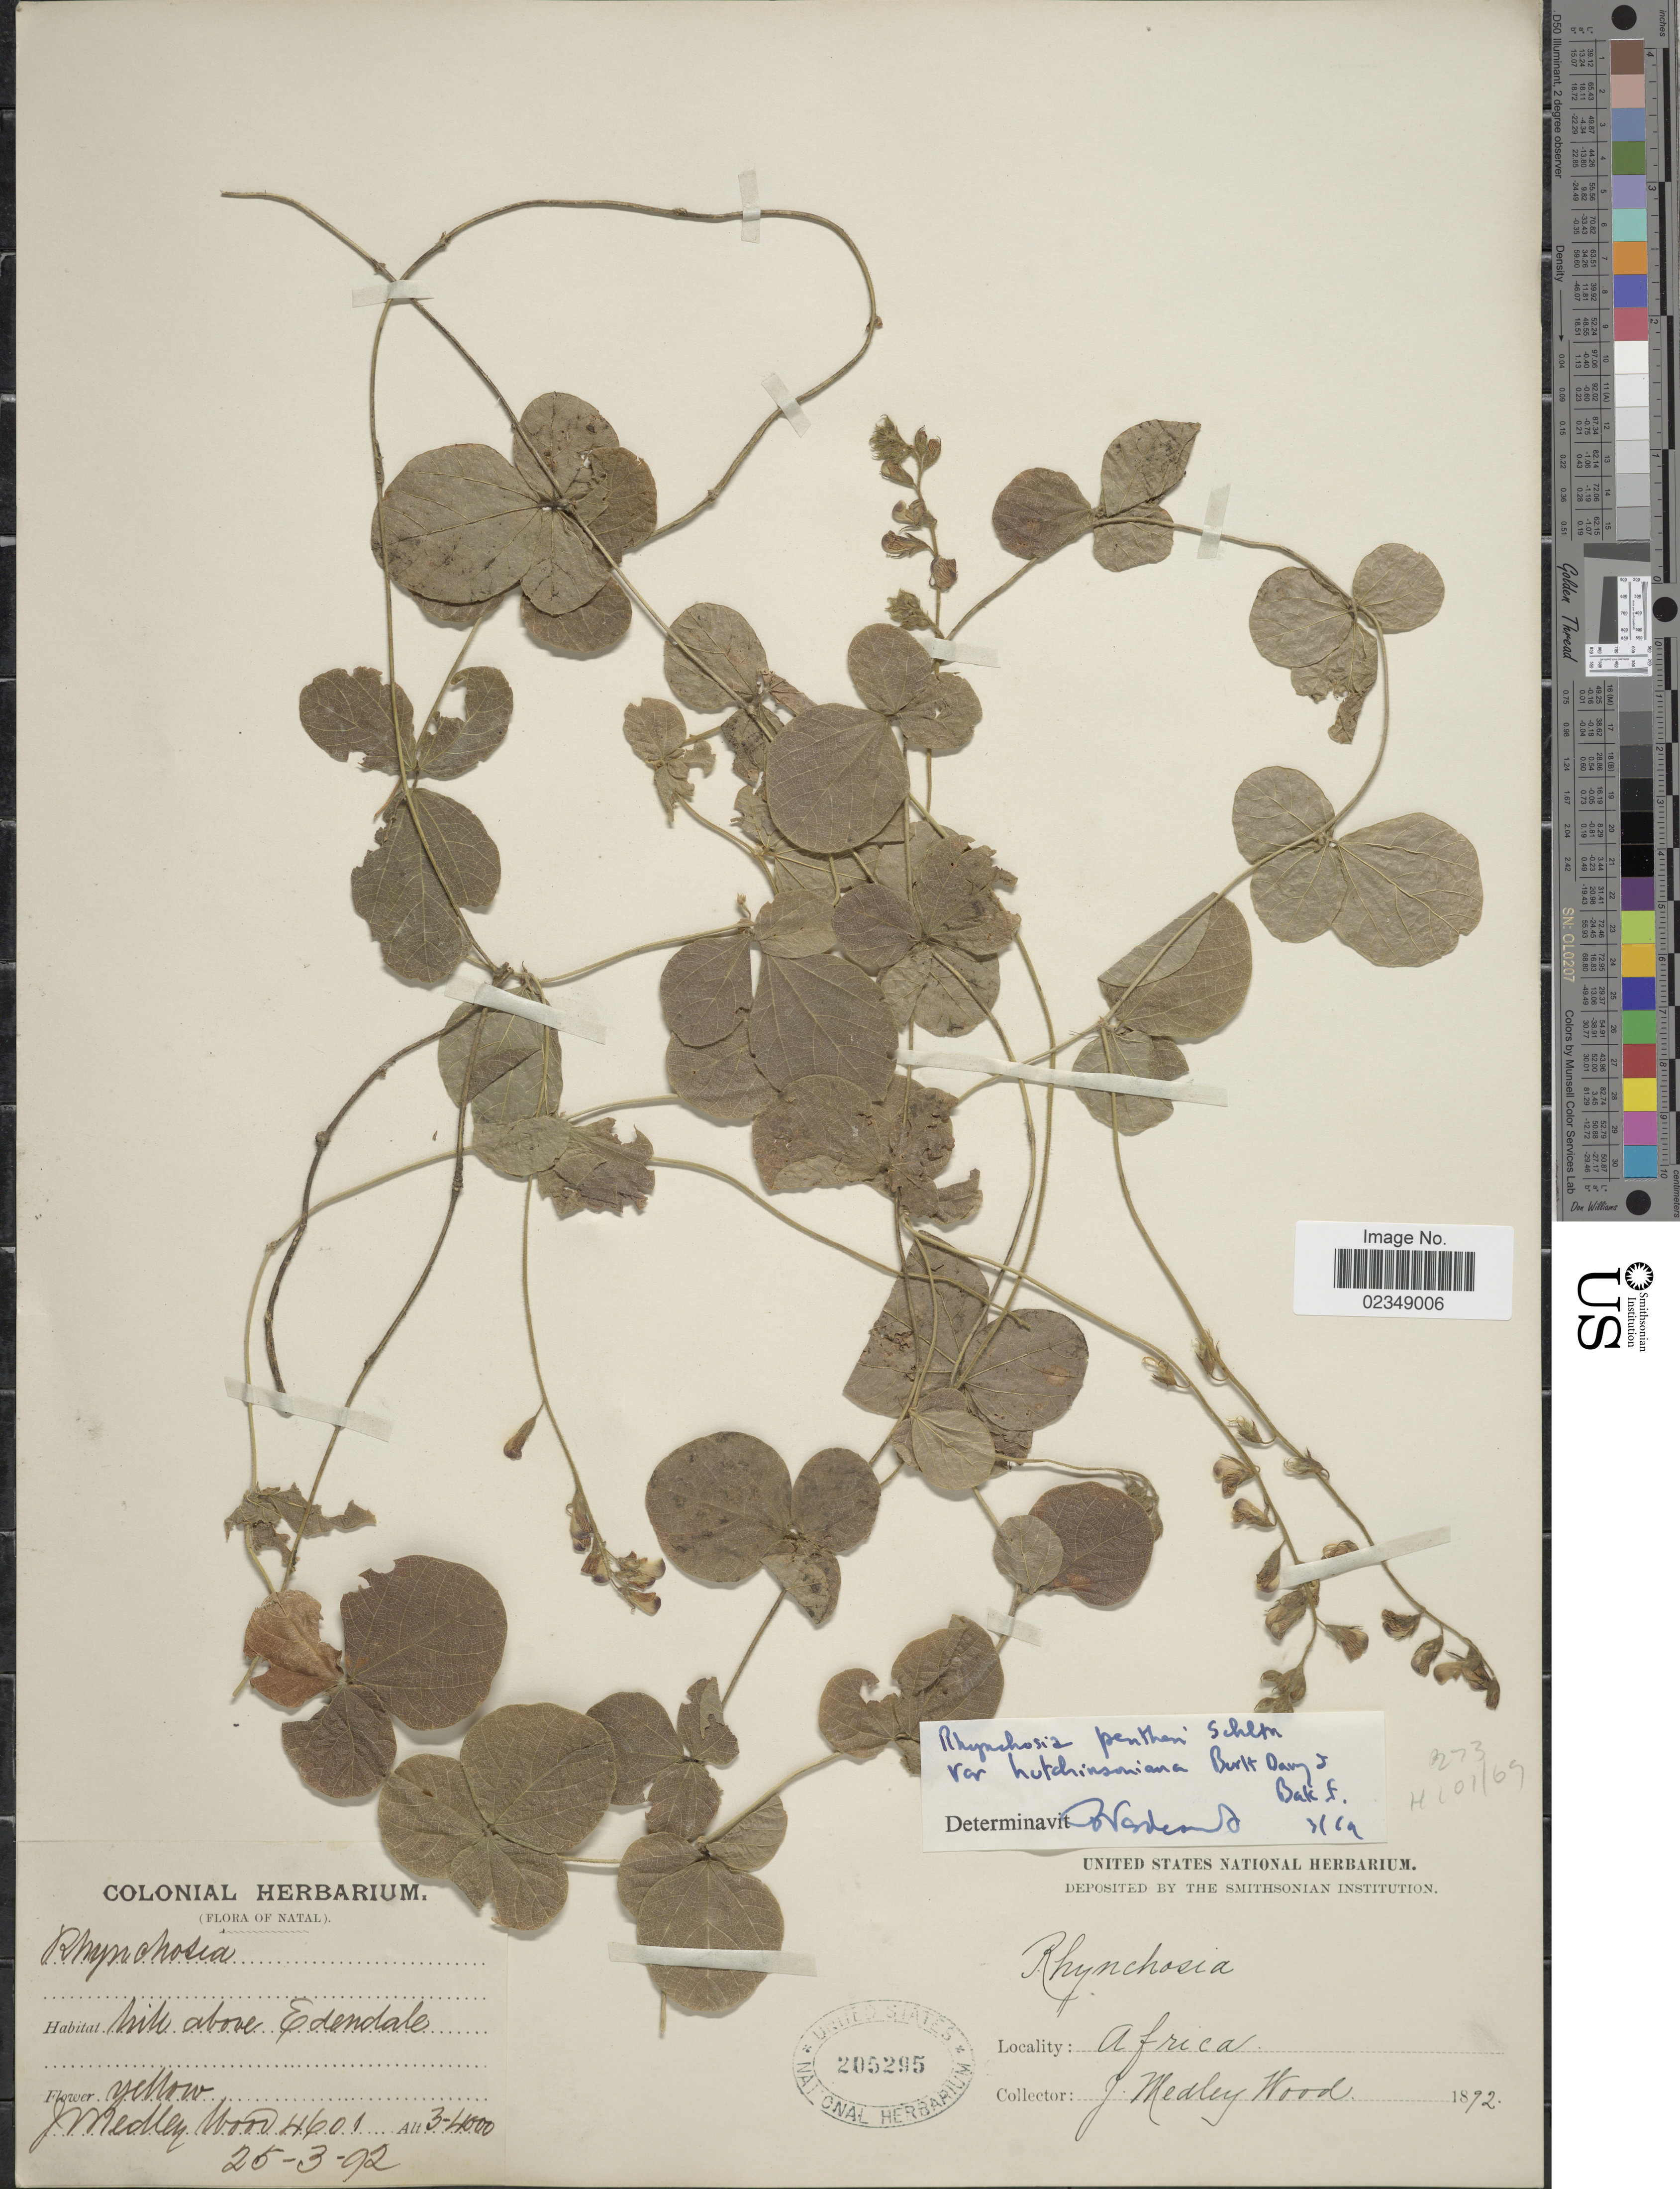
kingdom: Plantae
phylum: Tracheophyta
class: Magnoliopsida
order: Fabales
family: Fabaceae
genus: Rhynchosia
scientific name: Rhynchosia pentheri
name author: Schltr. ex Zahlbr.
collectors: J. Medley Wood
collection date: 1892-03-25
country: South Africa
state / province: KwaZulu-Natal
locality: Right above Edendale, Natal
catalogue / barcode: US 205295